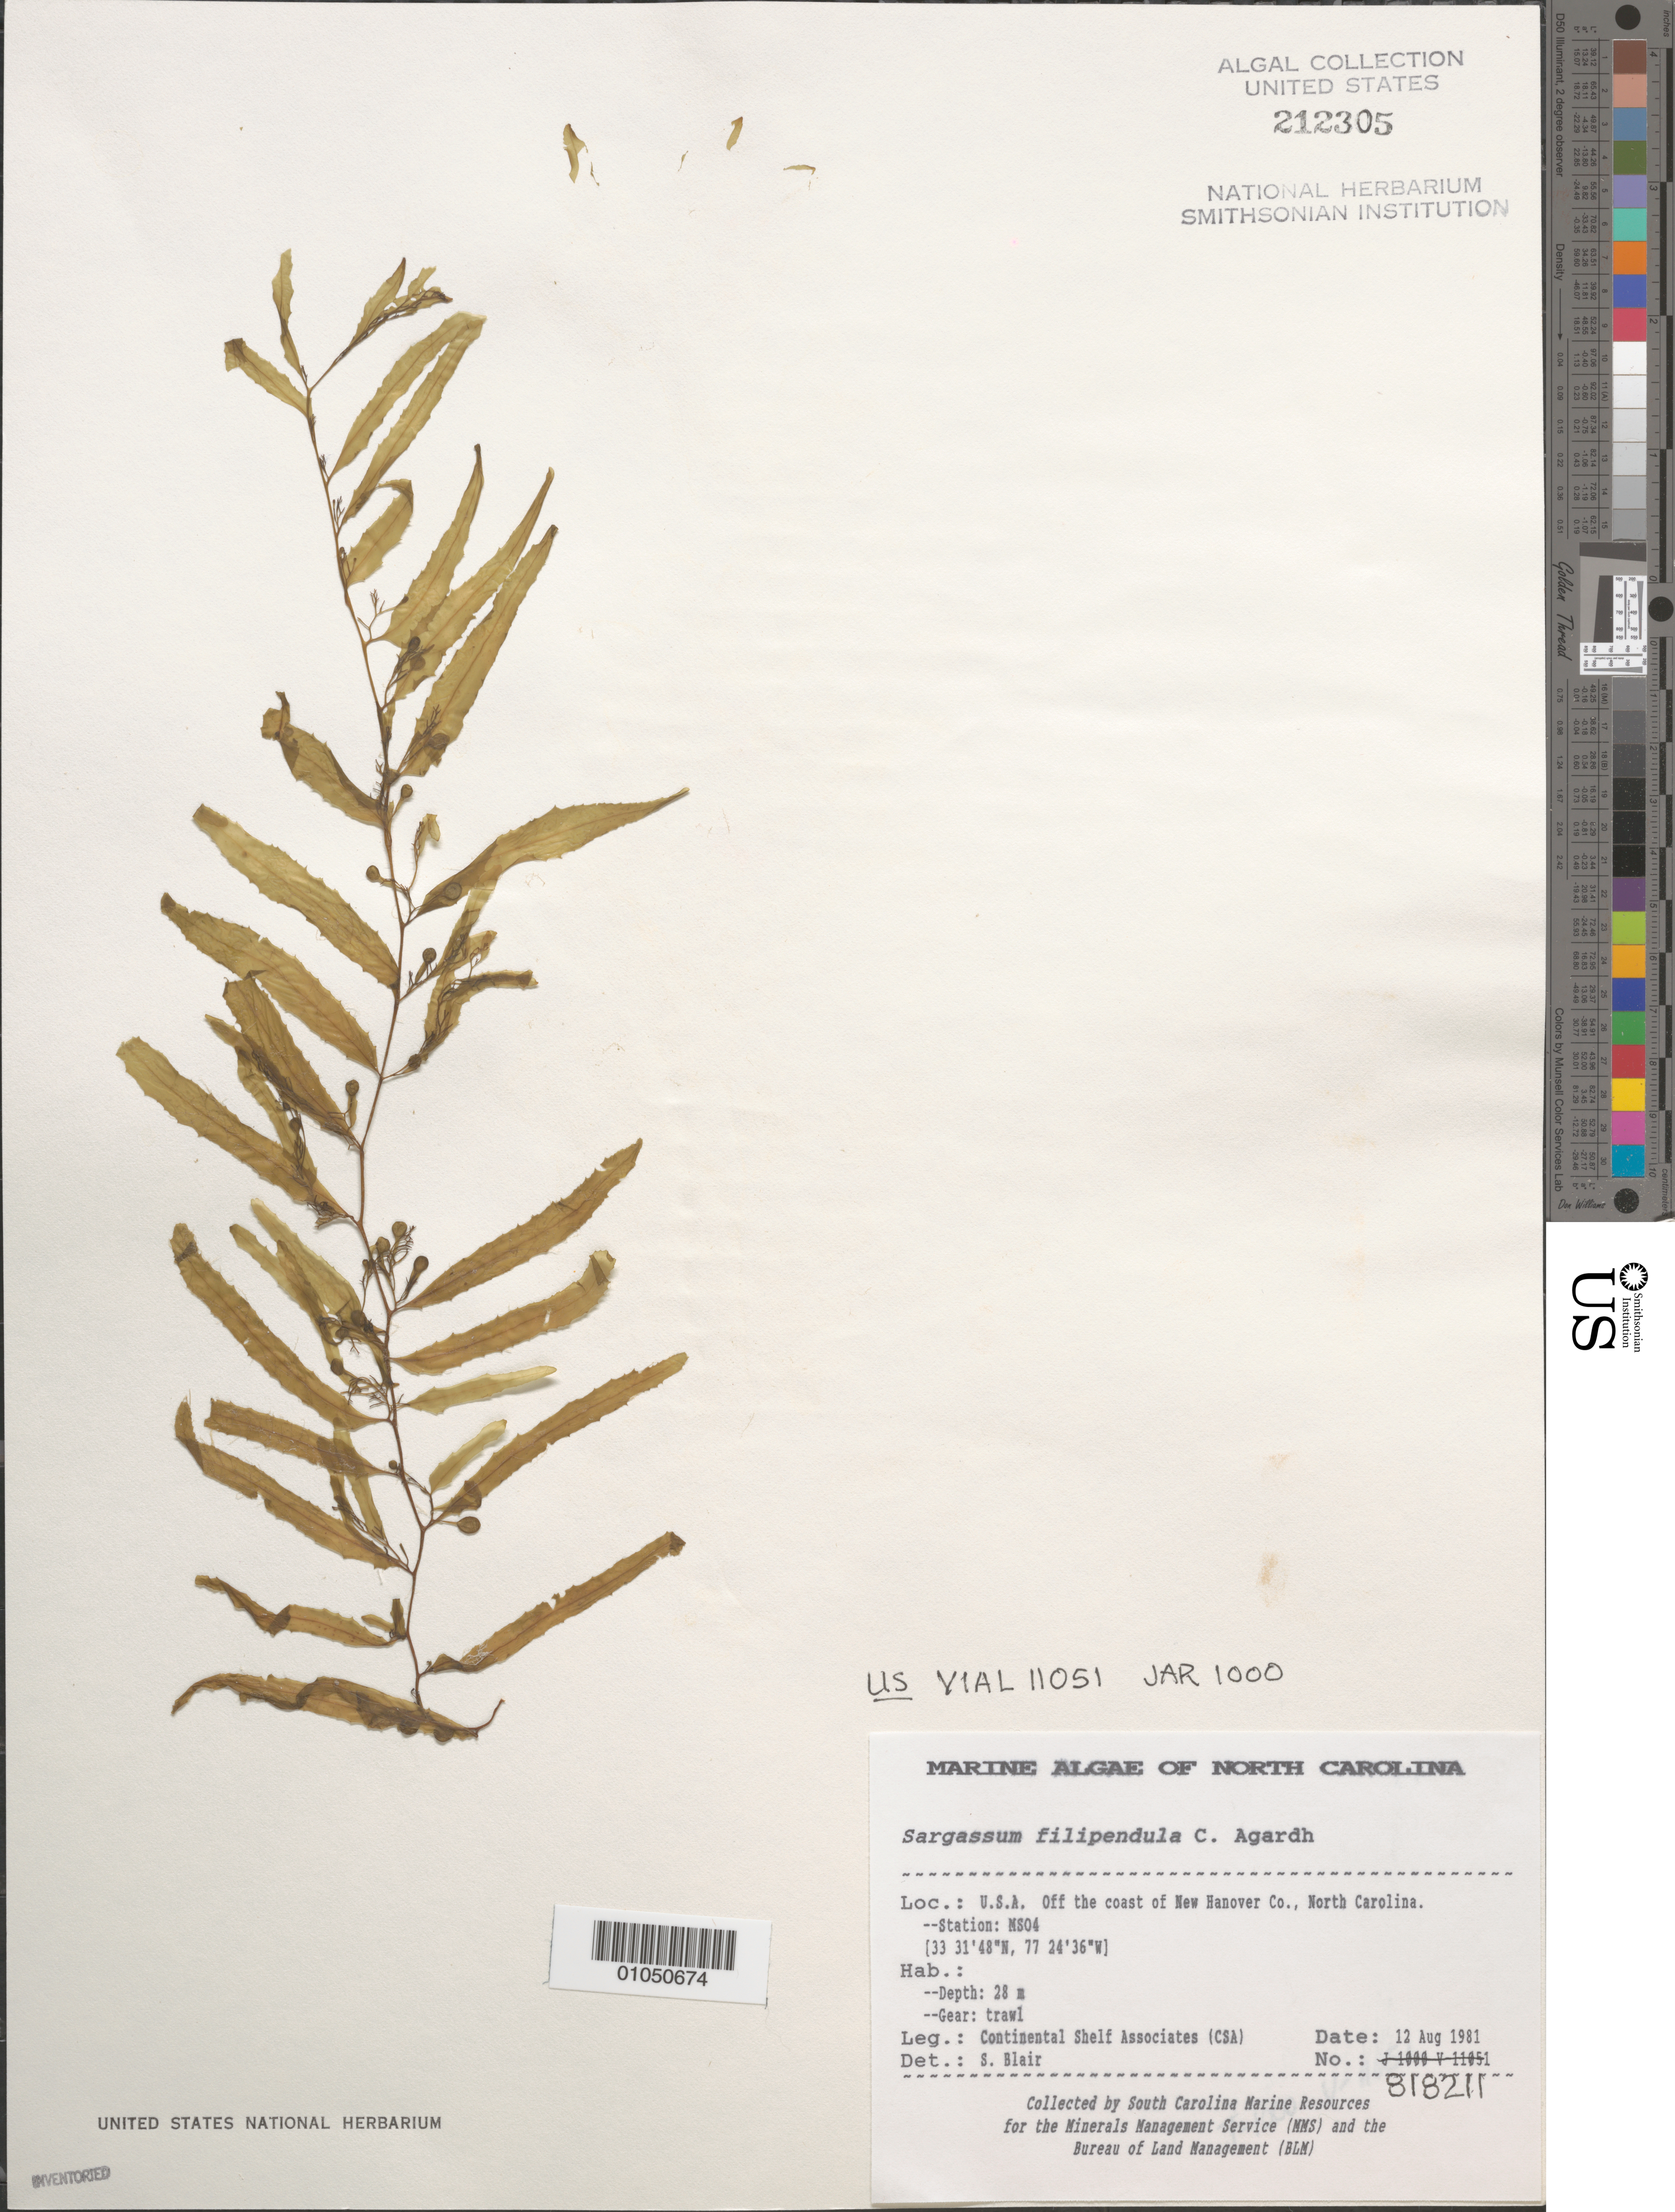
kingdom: Chromista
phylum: Ochrophyta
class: Phaeophyceae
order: Fucales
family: Sargassaceae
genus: Sargassum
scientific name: Sargassum filipendula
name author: C. Agardh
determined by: Blair, S. M.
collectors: Continental Shelf Associates for the MMS/BLM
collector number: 818211 Station MS04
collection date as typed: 12 Aug 1981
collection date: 1981-08-12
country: United States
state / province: North Carolina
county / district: New Hanover County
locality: Off coast of New Hanover County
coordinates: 33 31'48"N, 77 24'36"W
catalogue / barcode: US 212305